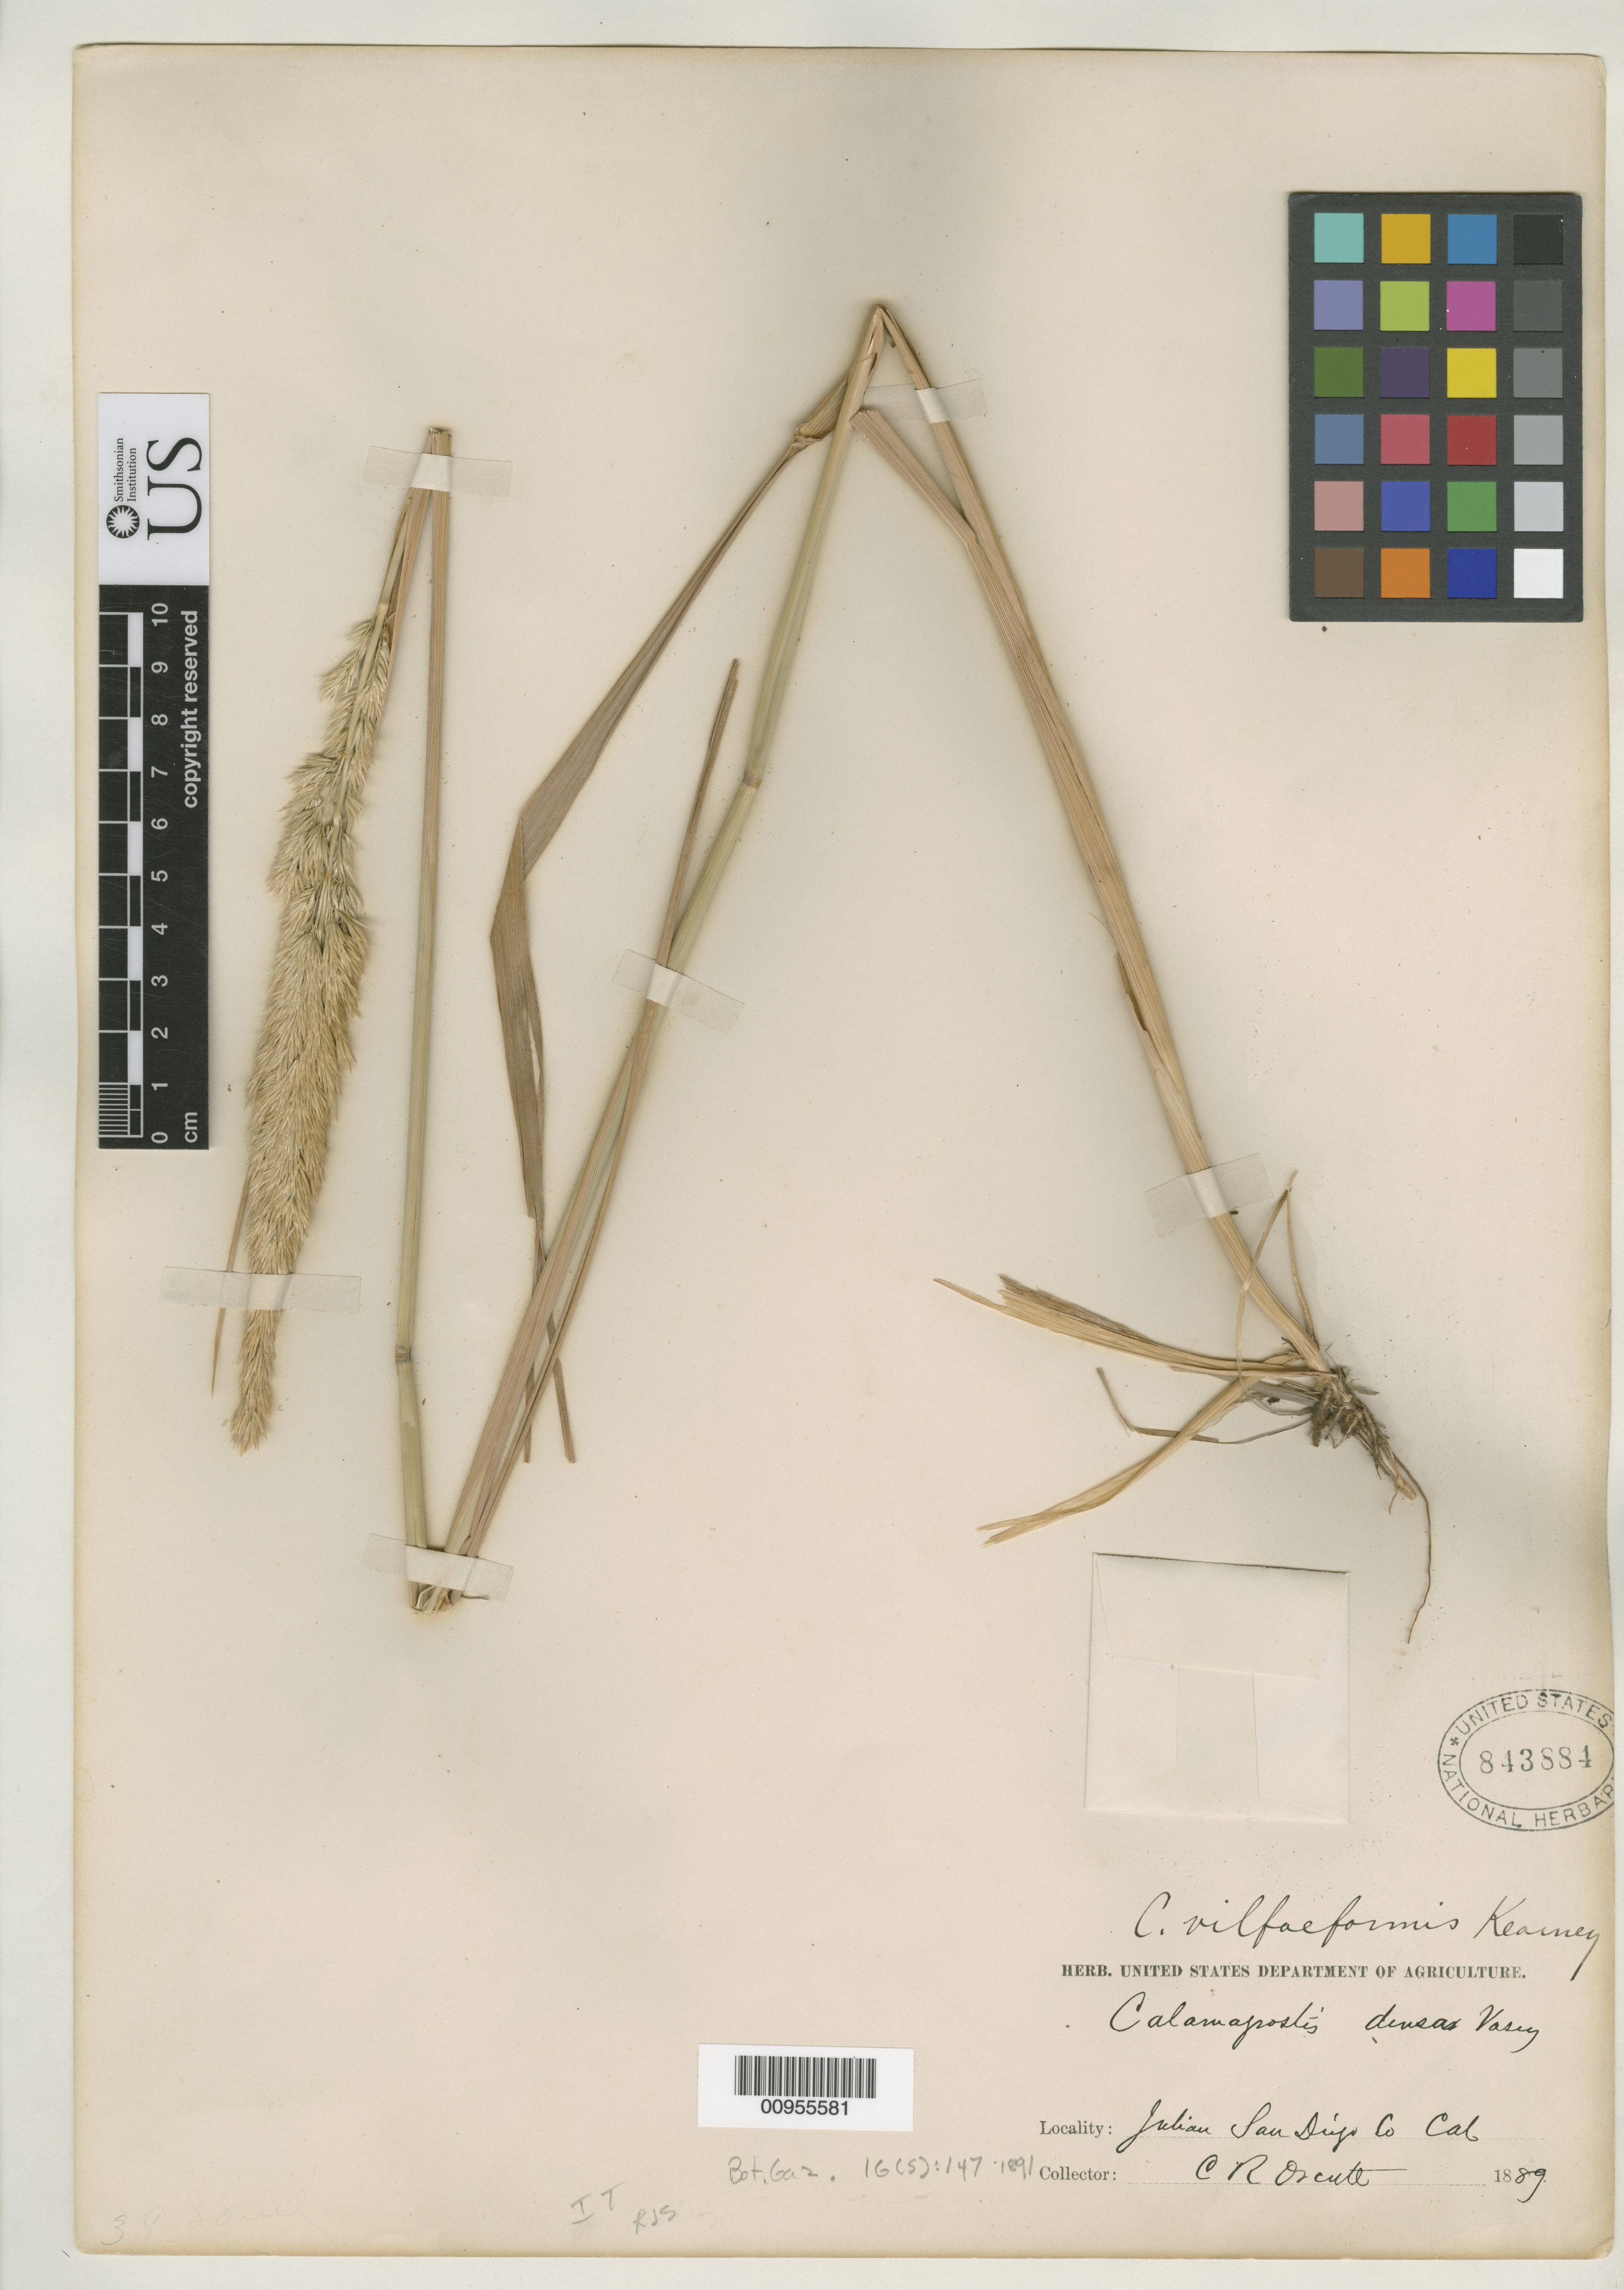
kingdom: Plantae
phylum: Tracheophyta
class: Liliopsida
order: Poales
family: Poaceae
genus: Calamagrostis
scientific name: Calamagrostis densus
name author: Vasey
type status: Isotype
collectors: C. R. Orcutt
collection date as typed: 1889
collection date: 1889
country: United States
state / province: California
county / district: San Diego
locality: Julian San Diego co. Cal.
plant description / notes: Also a type of Calamagrostis vilfiformis Kearney, nom. illeg. superfl.; Published [as "vilfaeformis"] as superfluous "new name" for Calamagrostis densa Vasey, "not Deyeuxia densa Benth."; Also a type of Calamagrostis densa Vasey.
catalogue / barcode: US 843884